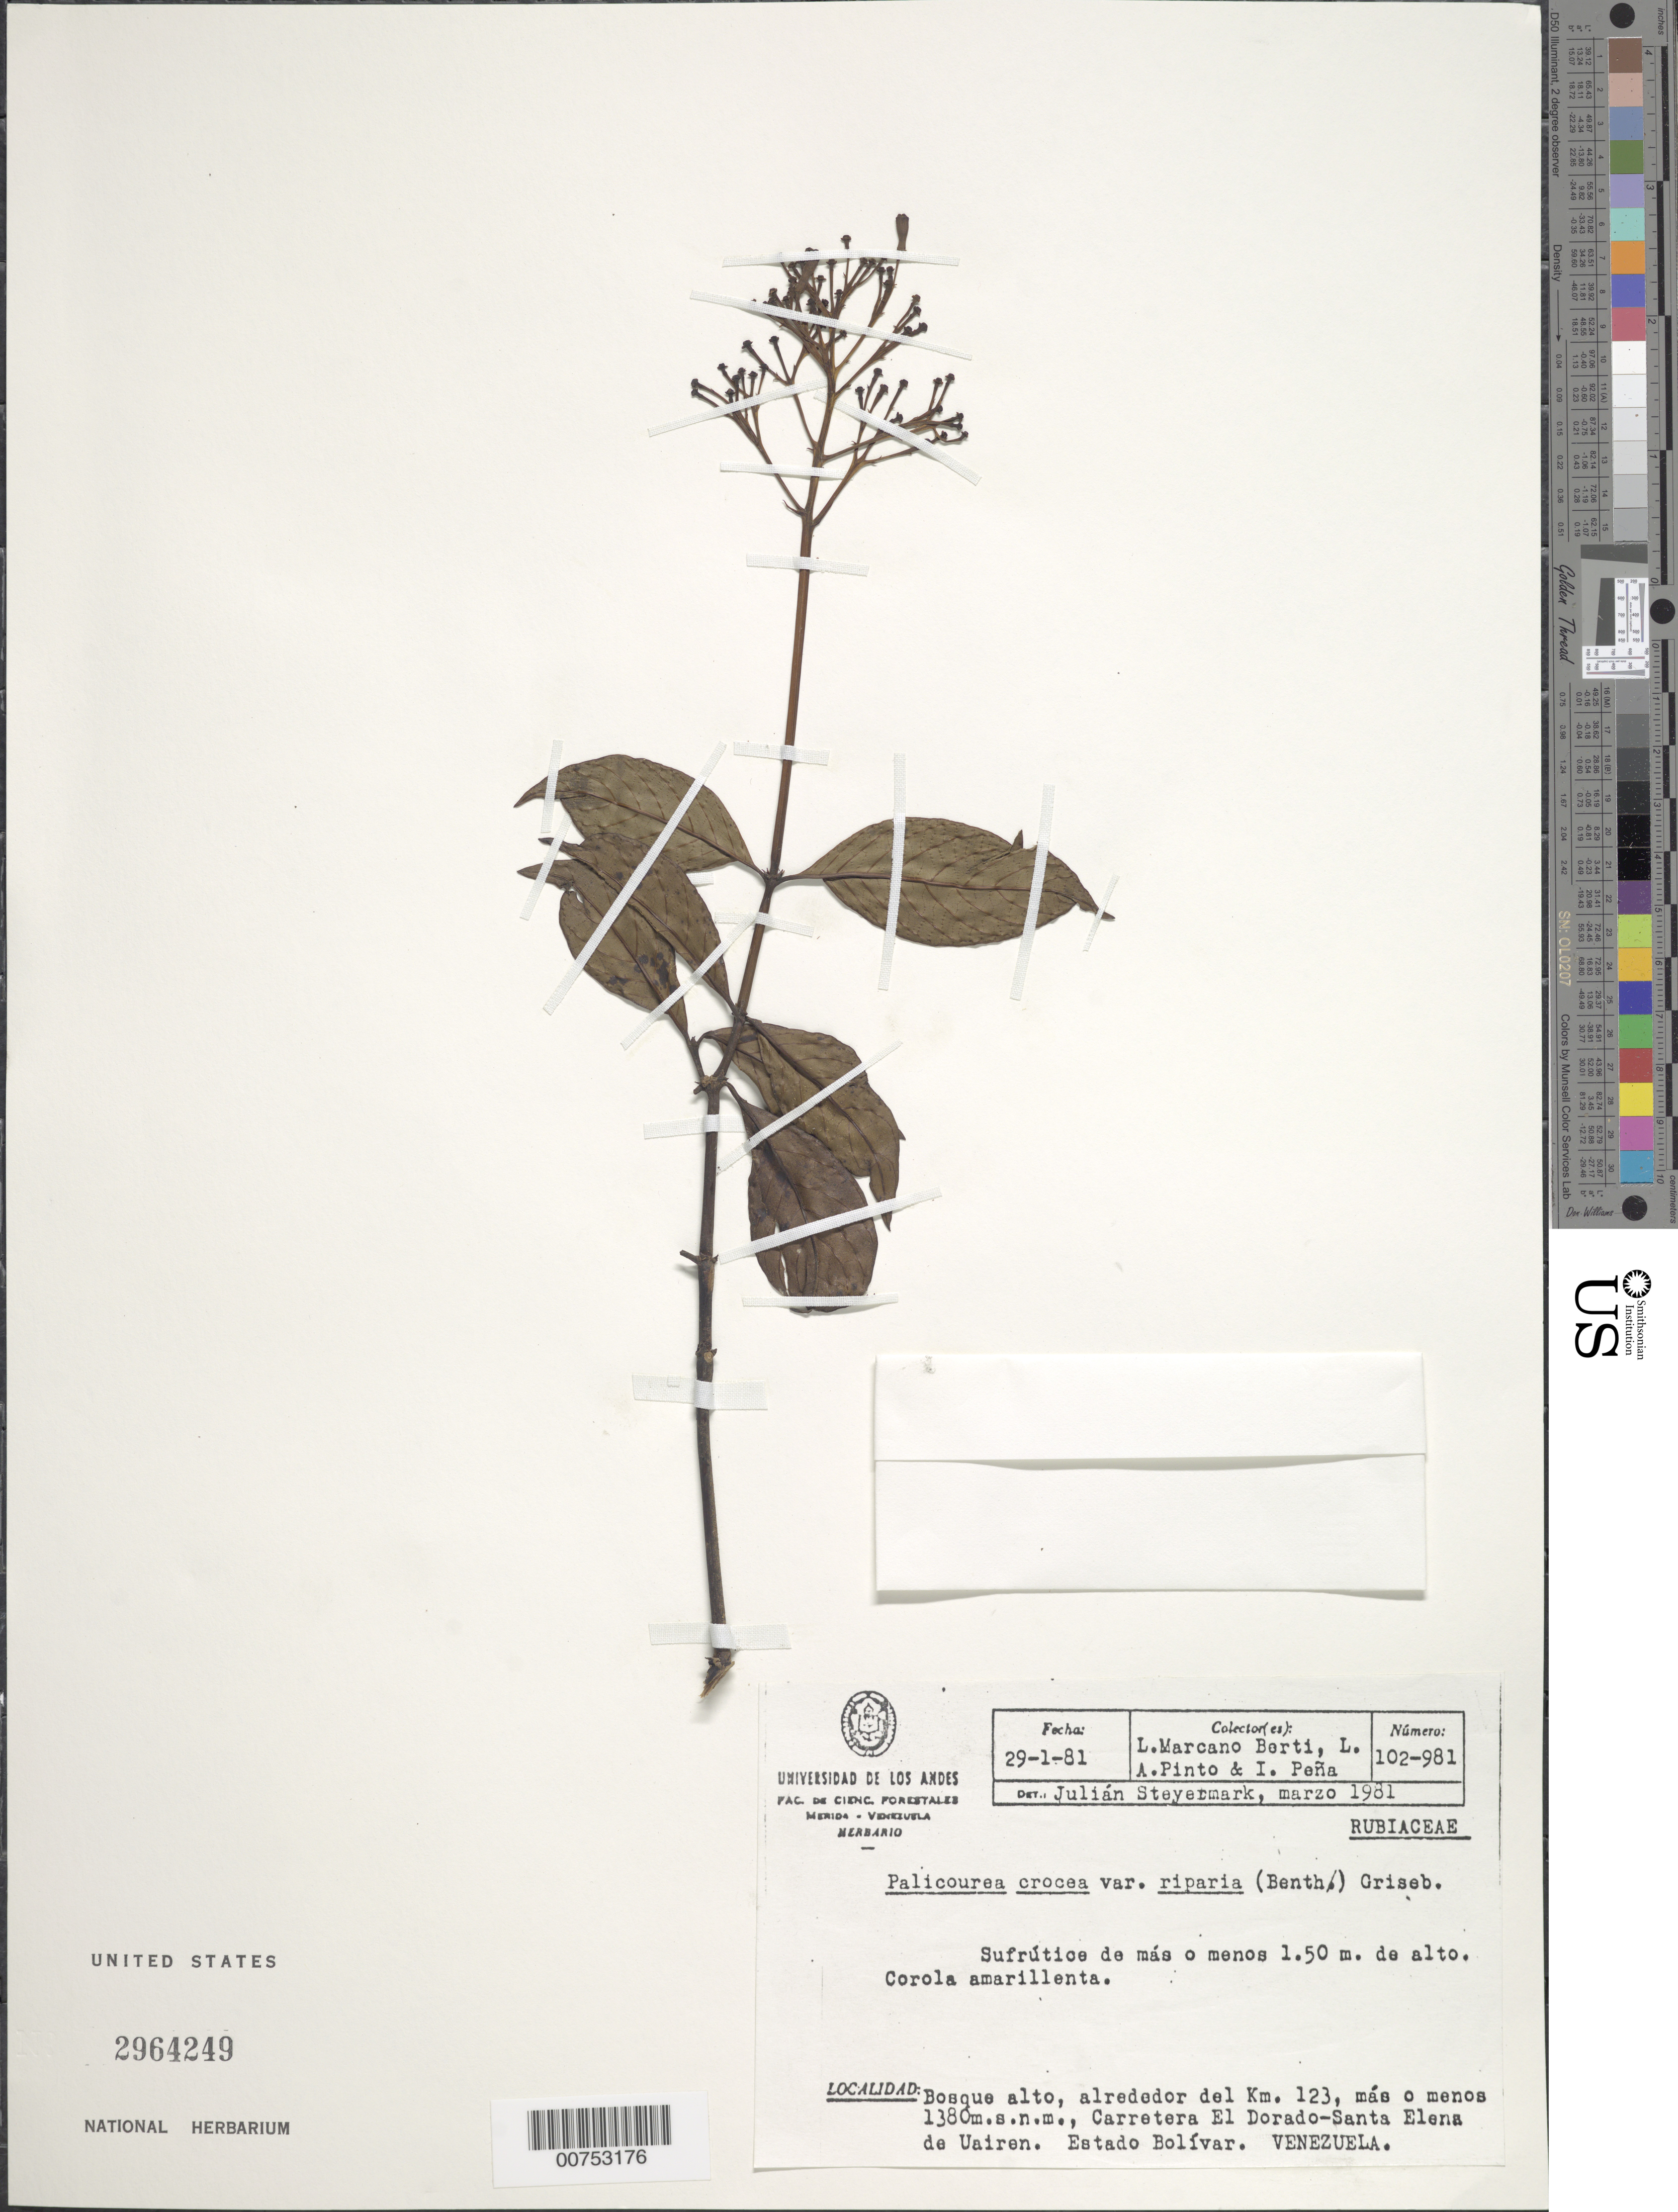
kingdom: Plantae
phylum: Tracheophyta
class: Magnoliopsida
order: Gentianales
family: Rubiaceae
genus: Palicourea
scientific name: Palicourea crocea var. riparia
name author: (Benth.) Griseb.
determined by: Steyermark, Julian A., (VEN)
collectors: L. Marcano-Berti, L. Pinto & I. Peña S.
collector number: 981 102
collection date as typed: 29-Jan-81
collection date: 1981-01-29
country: Venezuela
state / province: Bolívar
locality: Carretera El Dorado - Santa Elena de Uairen, alrededores del km 123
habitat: Bosque alto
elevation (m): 1380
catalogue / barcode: US 2964249